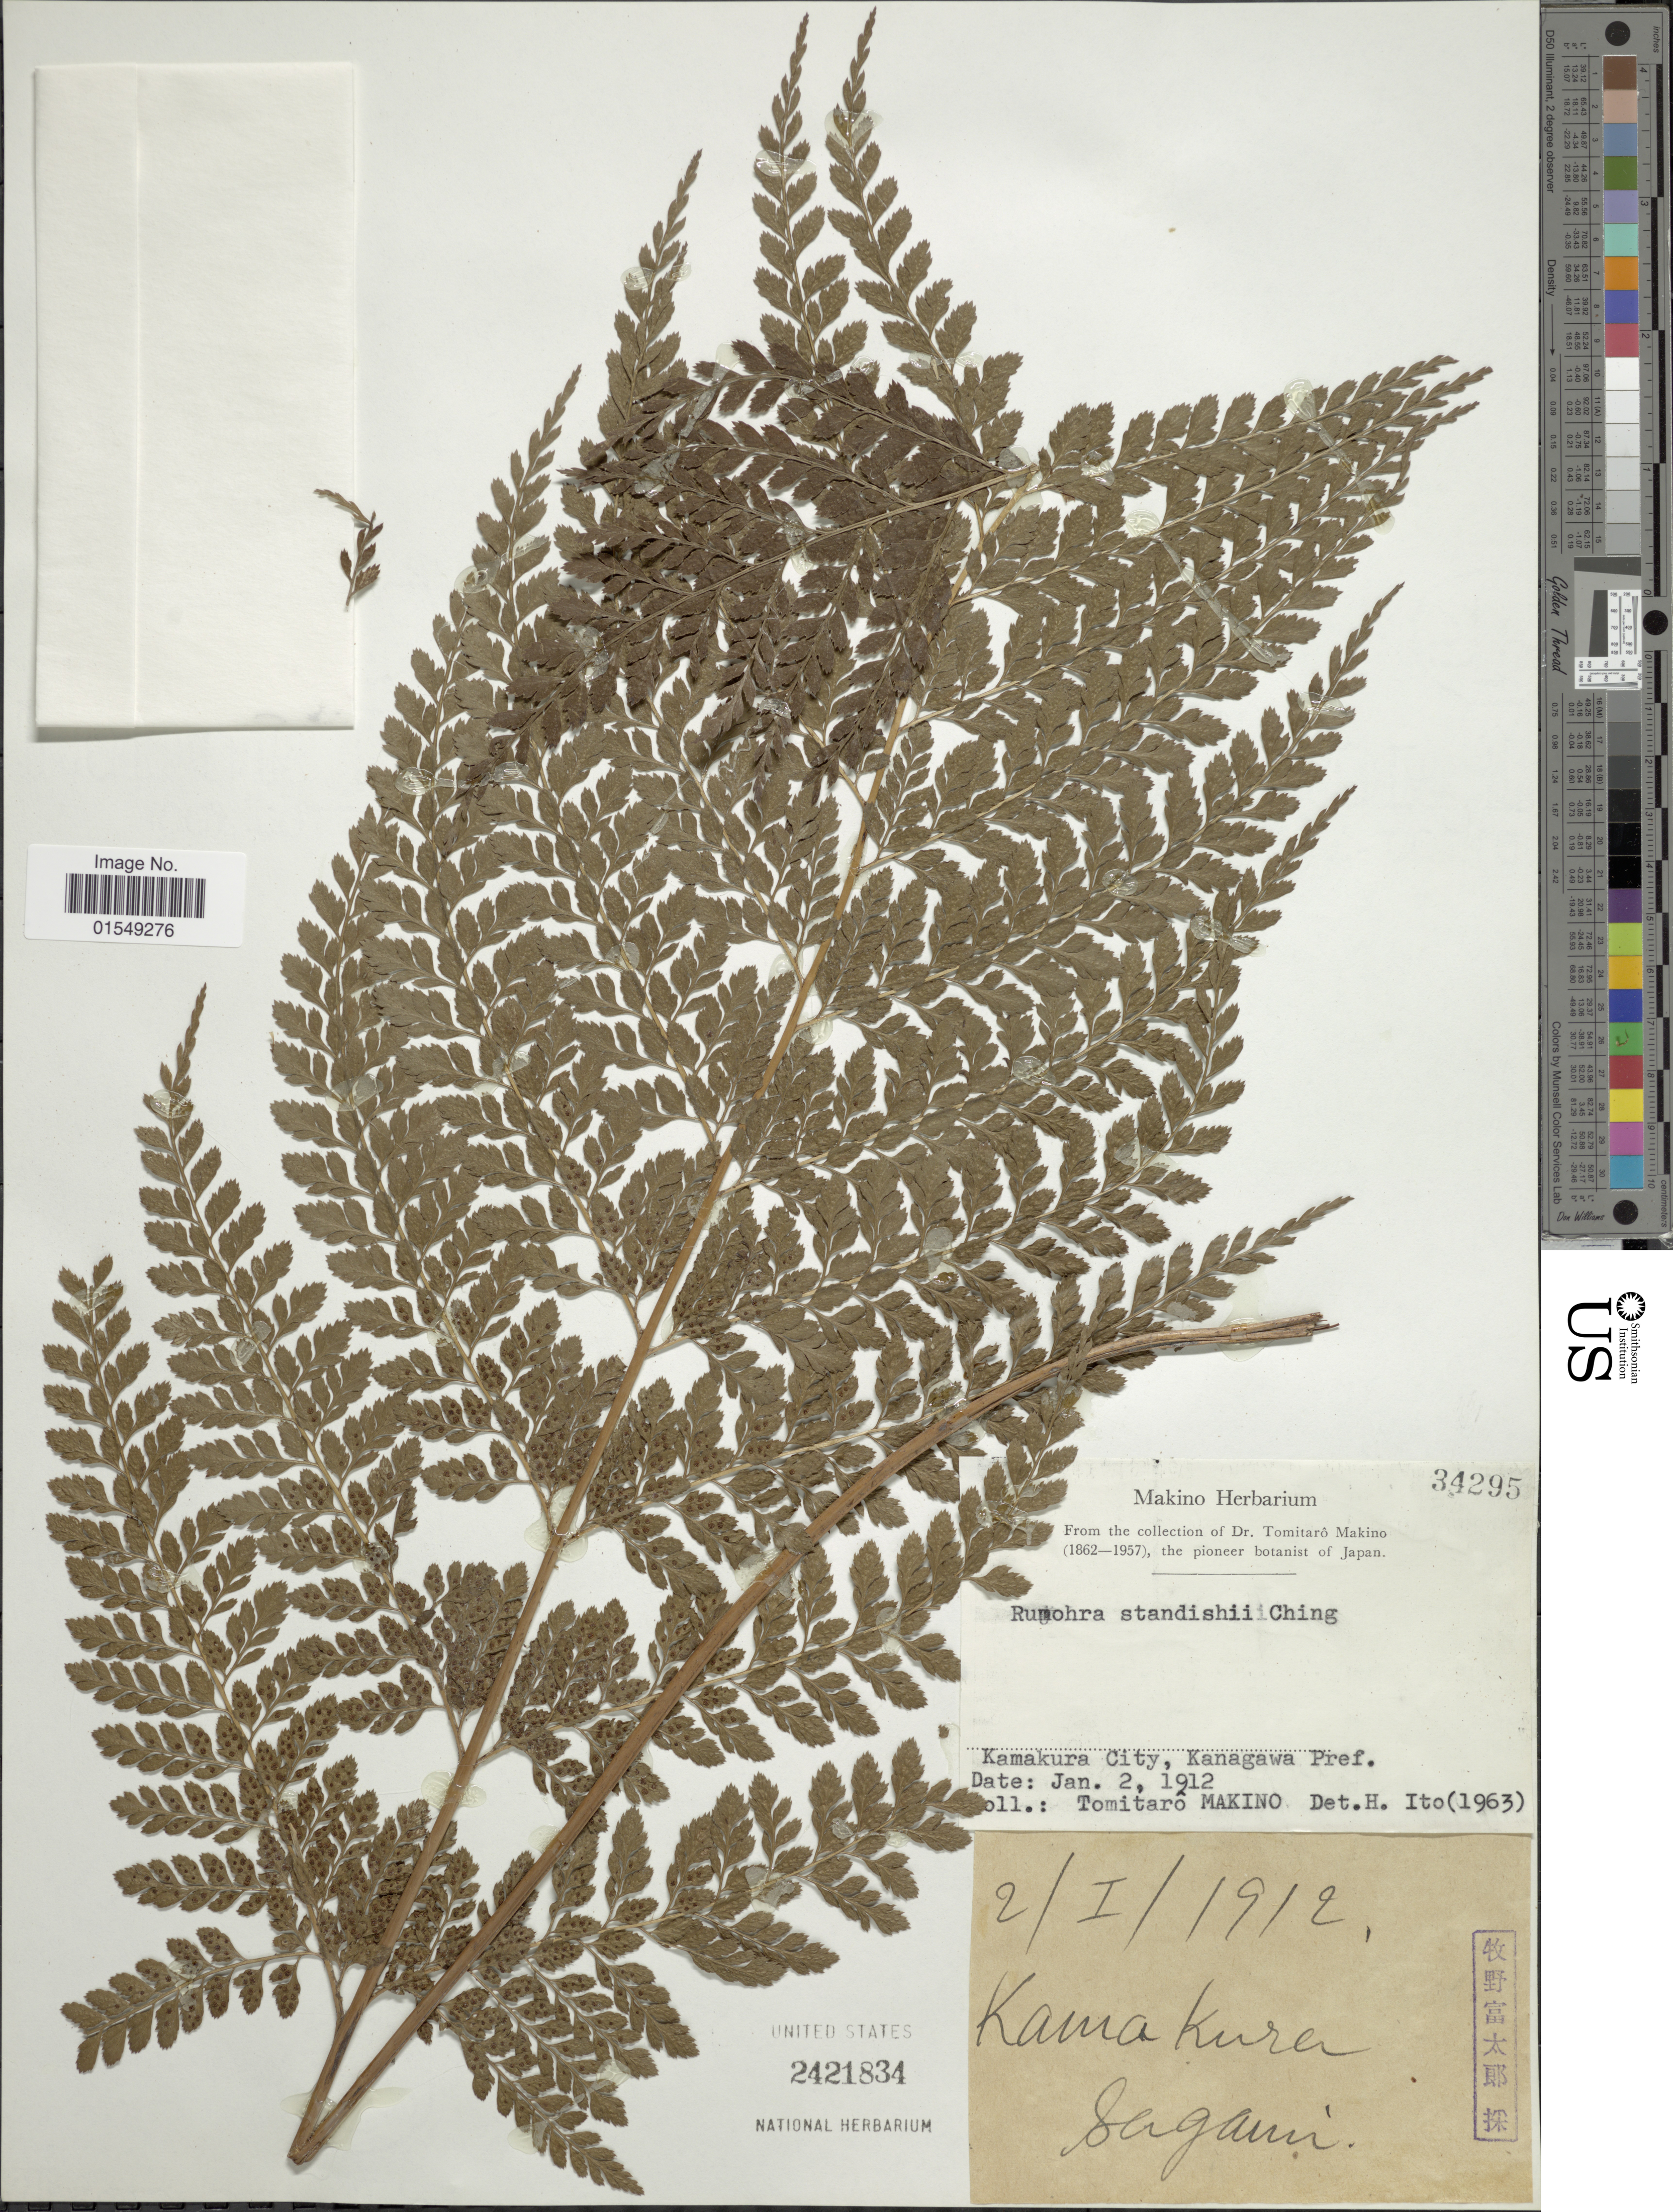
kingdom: Plantae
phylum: Tracheophyta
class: Polypodiopsida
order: Polypodiales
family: Dryopteridaceae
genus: Arachniodes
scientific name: Arachniodes standishii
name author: (T. Moore) Ohwi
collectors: T. Makino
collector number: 34295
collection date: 1912-01-02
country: Japan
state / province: Kanagawa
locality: Kamakura City, Kanagawa Pref., Sagami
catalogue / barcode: US 2421834